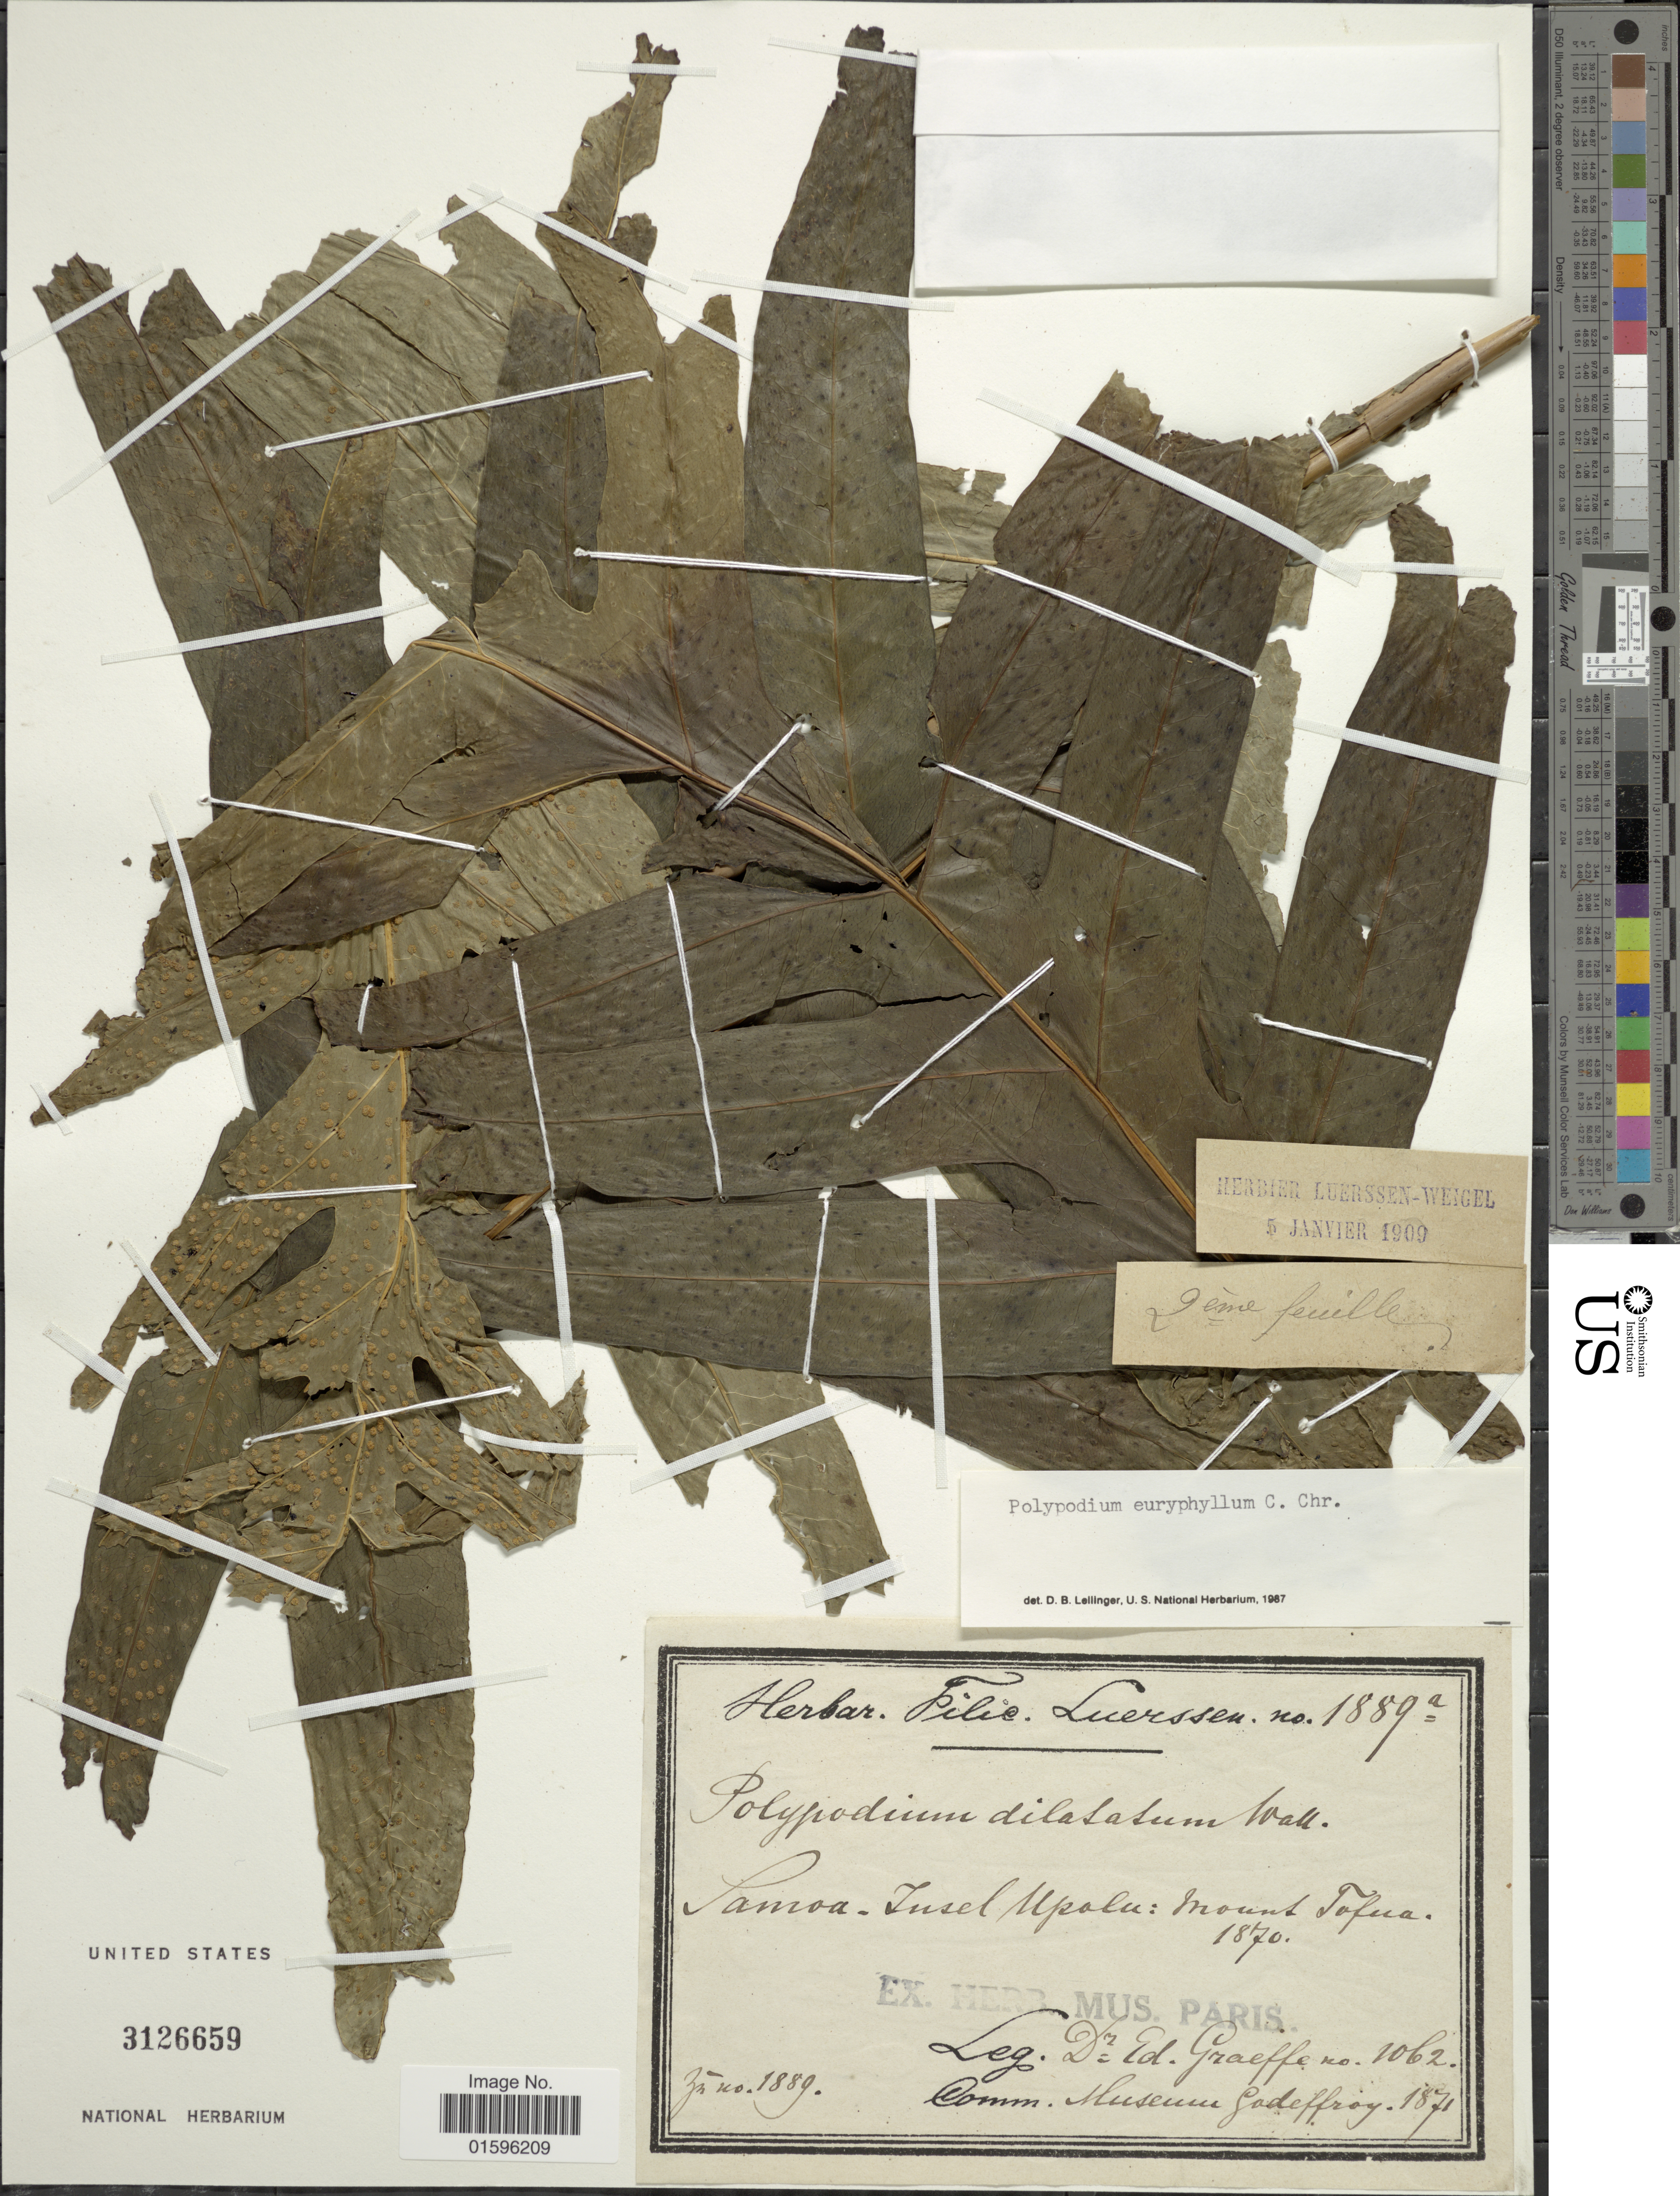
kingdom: Plantae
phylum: Tracheophyta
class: Polypodiopsida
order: Polypodiales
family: Polypodiaceae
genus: Polypodium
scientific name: Polypodium euryphyllum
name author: (J. Sm.) C. Chr.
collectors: E. Graeffe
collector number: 1062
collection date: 1870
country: Samoa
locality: Samoa-Insel Upolu: Mount Tofua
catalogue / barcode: US 3126659